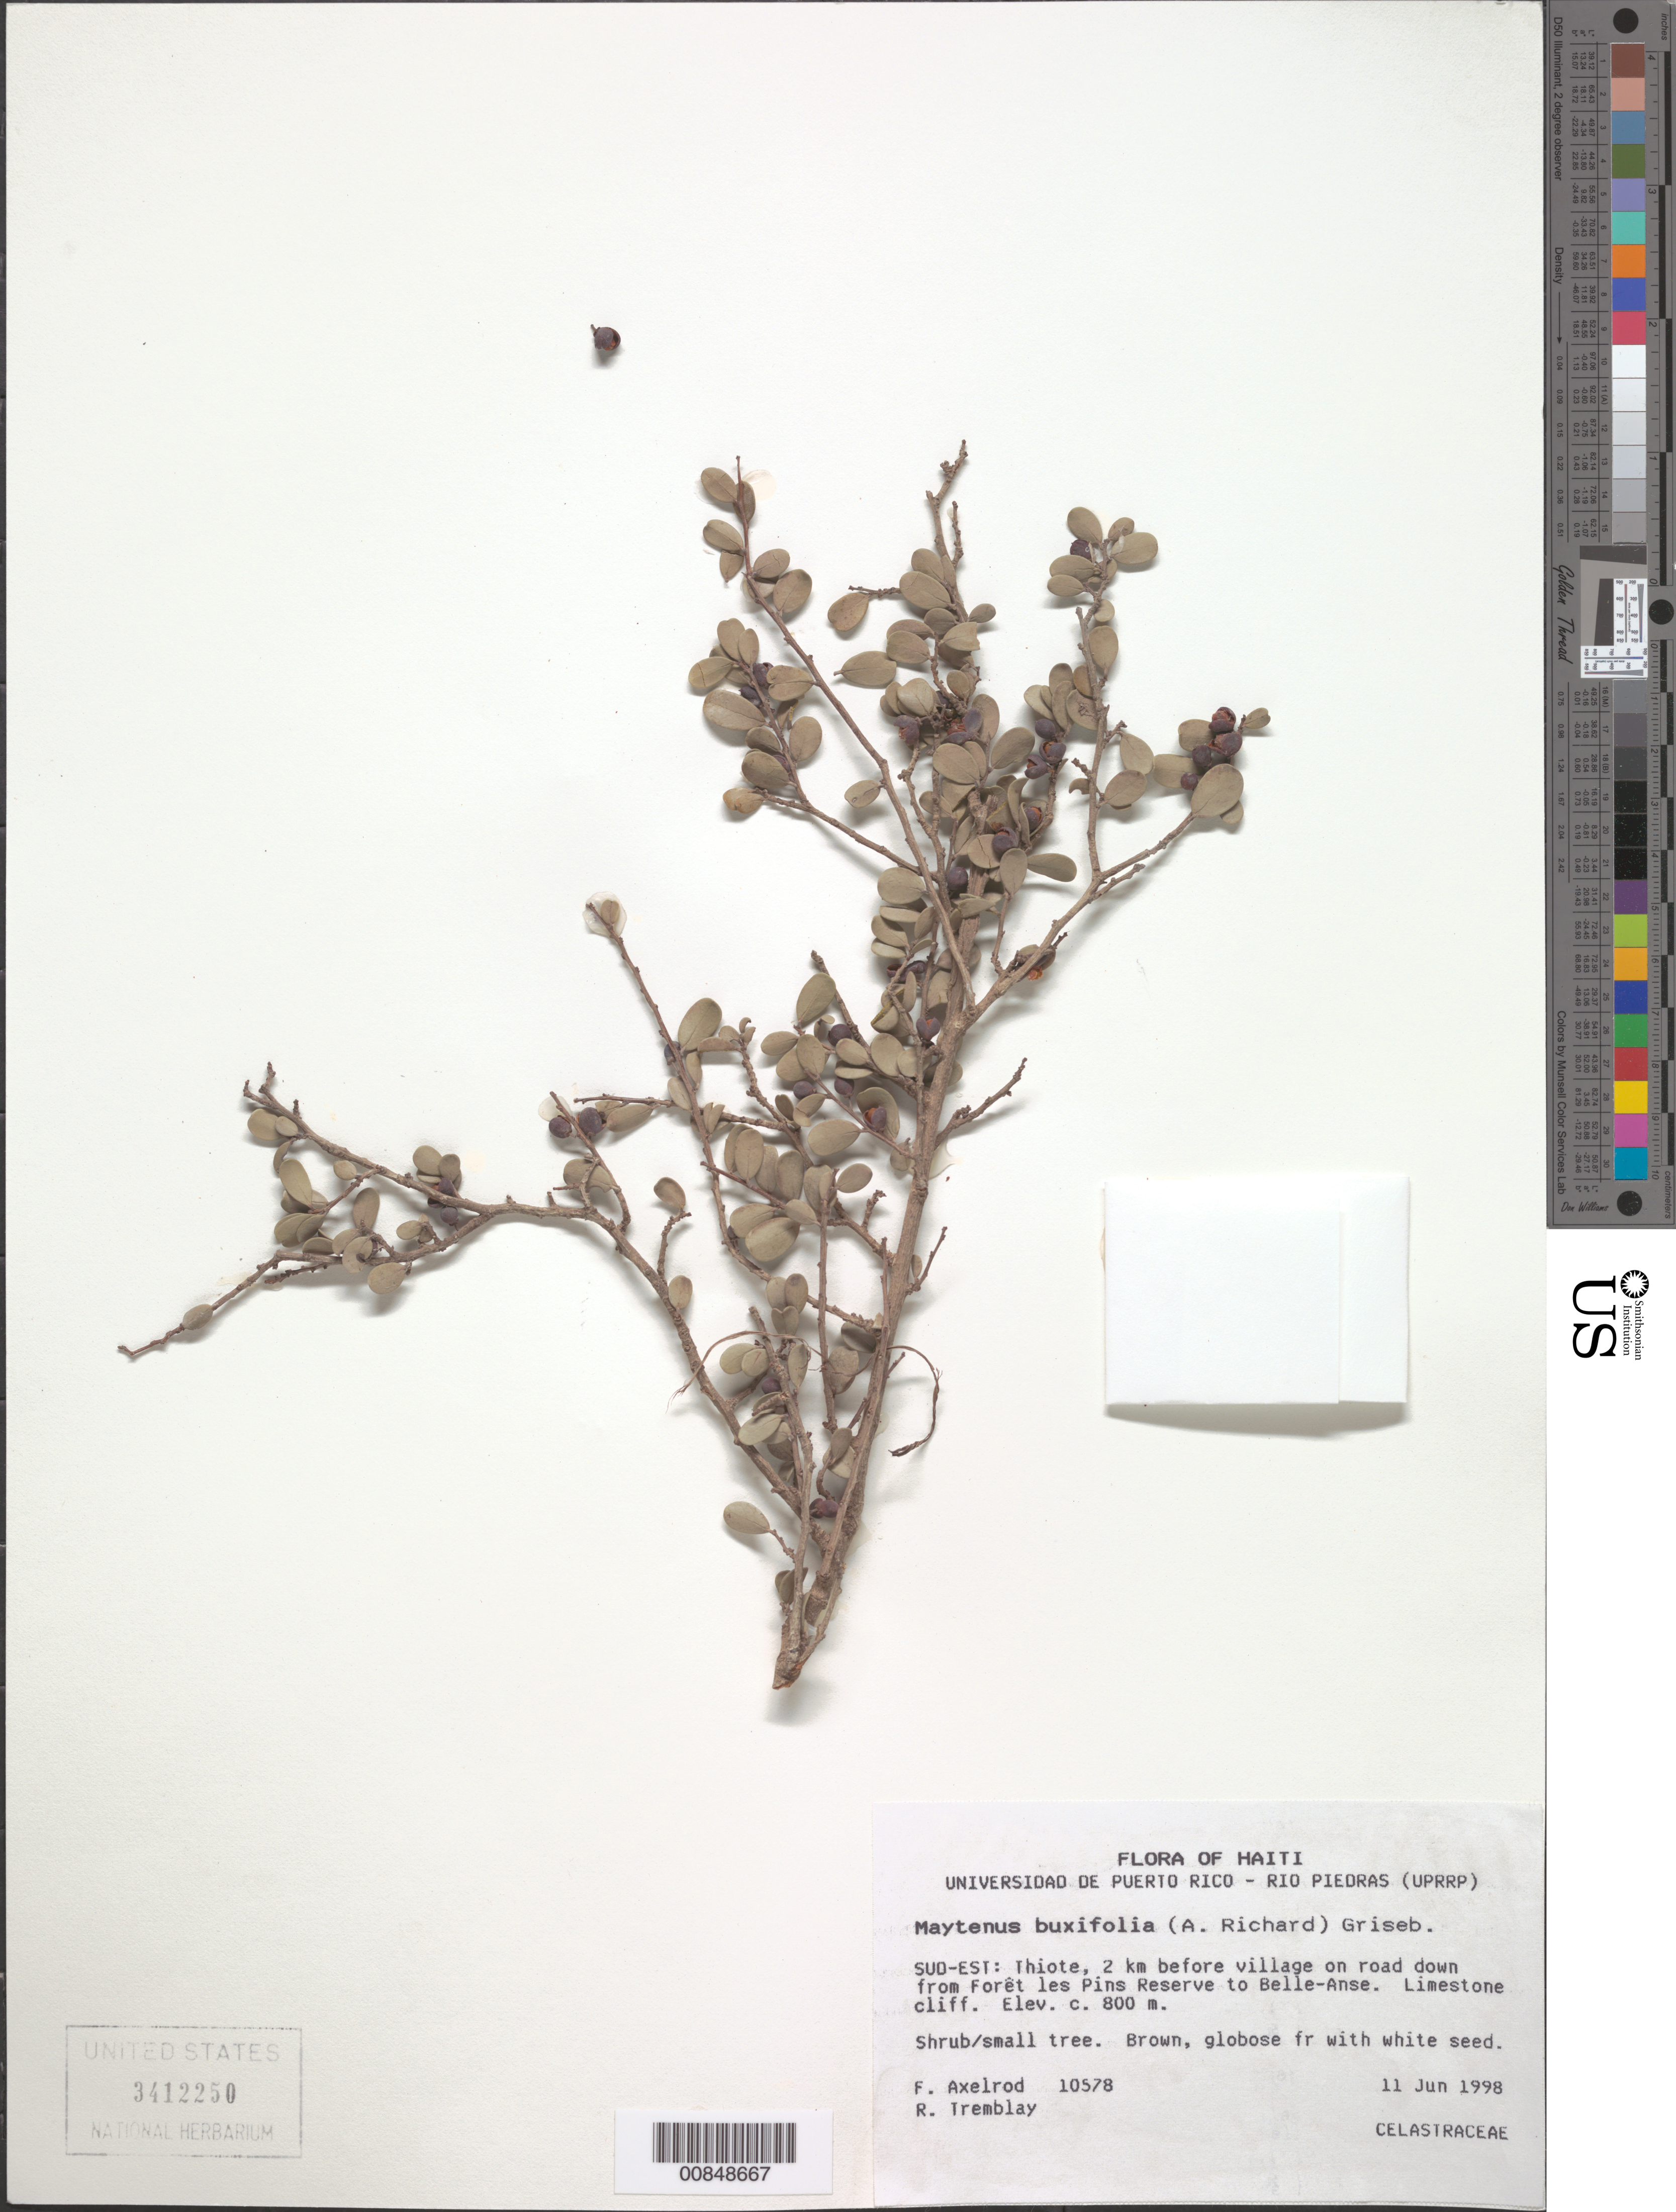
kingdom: Plantae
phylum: Tracheophyta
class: Magnoliopsida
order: Celastrales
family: Celastraceae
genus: Maytenus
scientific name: Maytenus buxifolia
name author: (A. Rich.) Griseb.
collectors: F. S. Axelrod & R. L. Tremblay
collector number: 10578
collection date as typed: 11 Jun 1998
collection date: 1998-06-11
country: Haiti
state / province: Sud-Est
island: Hispaniola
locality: Thiote, 2 km before village on road down from Forêt les Pins Reserve to Belle-Anse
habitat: Limestone cliff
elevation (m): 800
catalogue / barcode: US 3412250